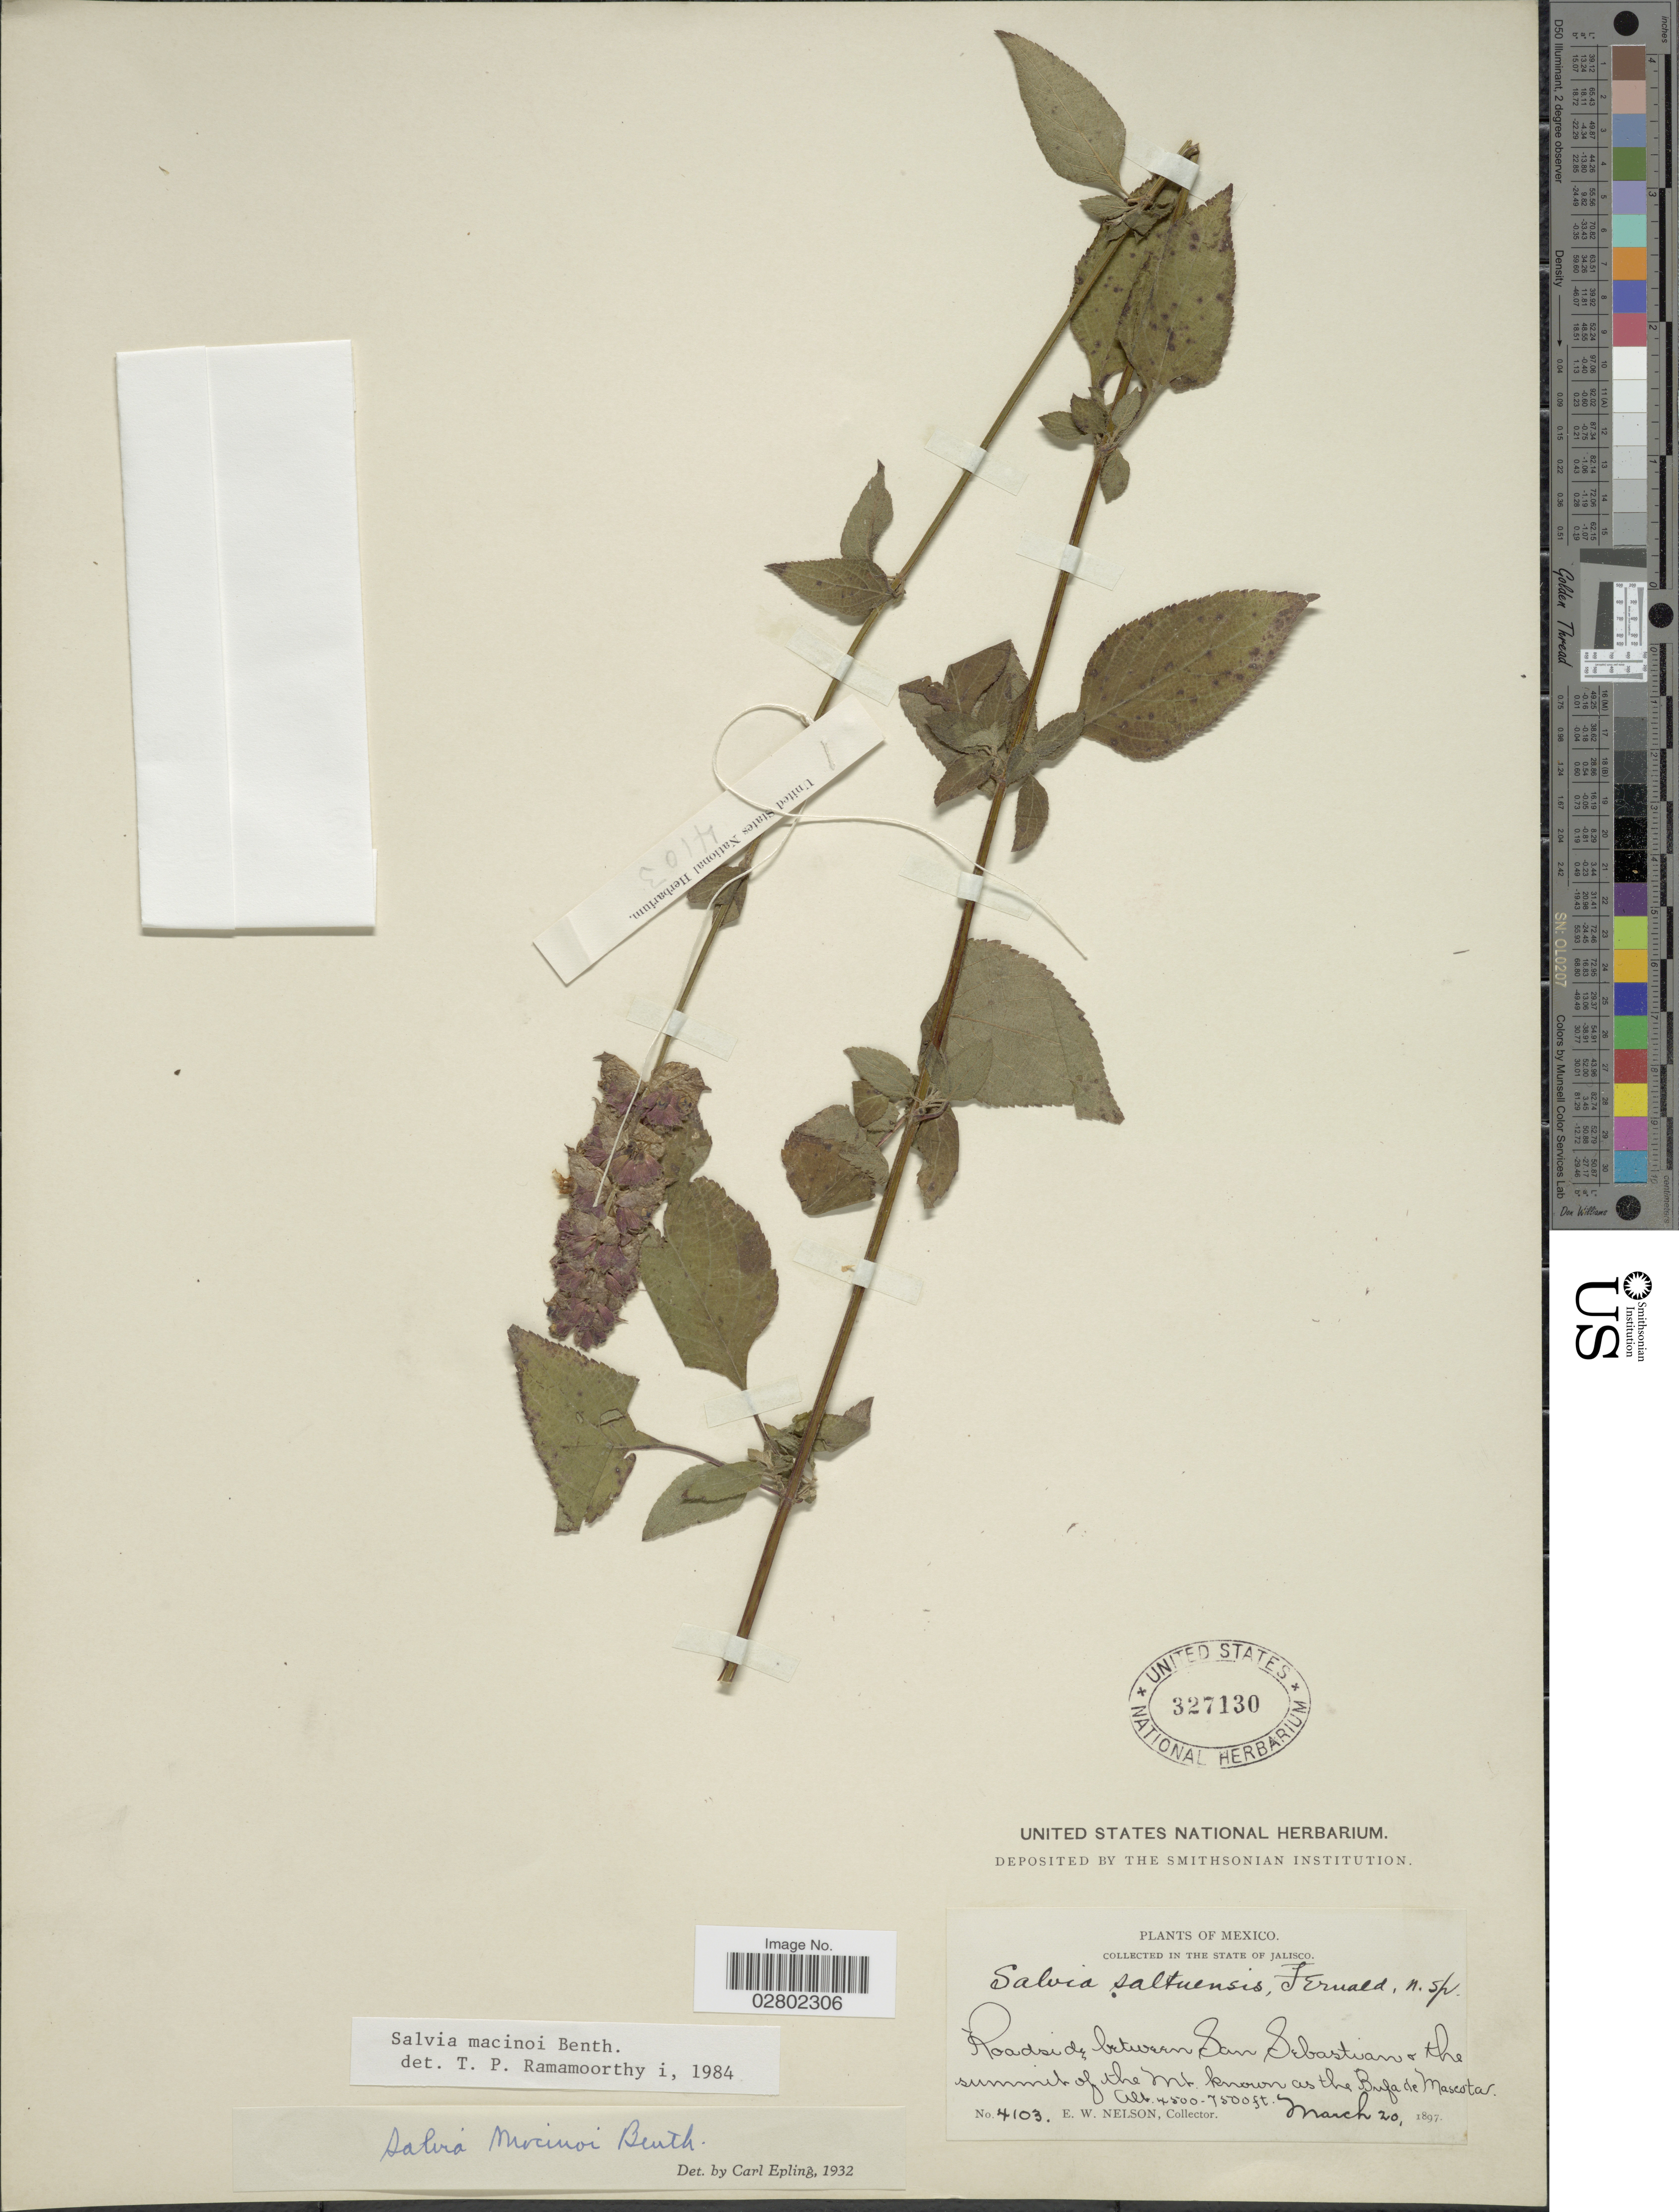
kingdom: Plantae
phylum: Tracheophyta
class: Magnoliopsida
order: Lamiales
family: Lamiaceae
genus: Salvia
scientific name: Salvia mocinoi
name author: Benth.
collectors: E. W. Nelson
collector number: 4103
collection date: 1897-03-20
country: Mexico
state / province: Jalisco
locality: Roadside, between San Sebastian & the summit of the Mt. known as the Bufa de Mascota.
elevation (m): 1372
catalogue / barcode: US 327130